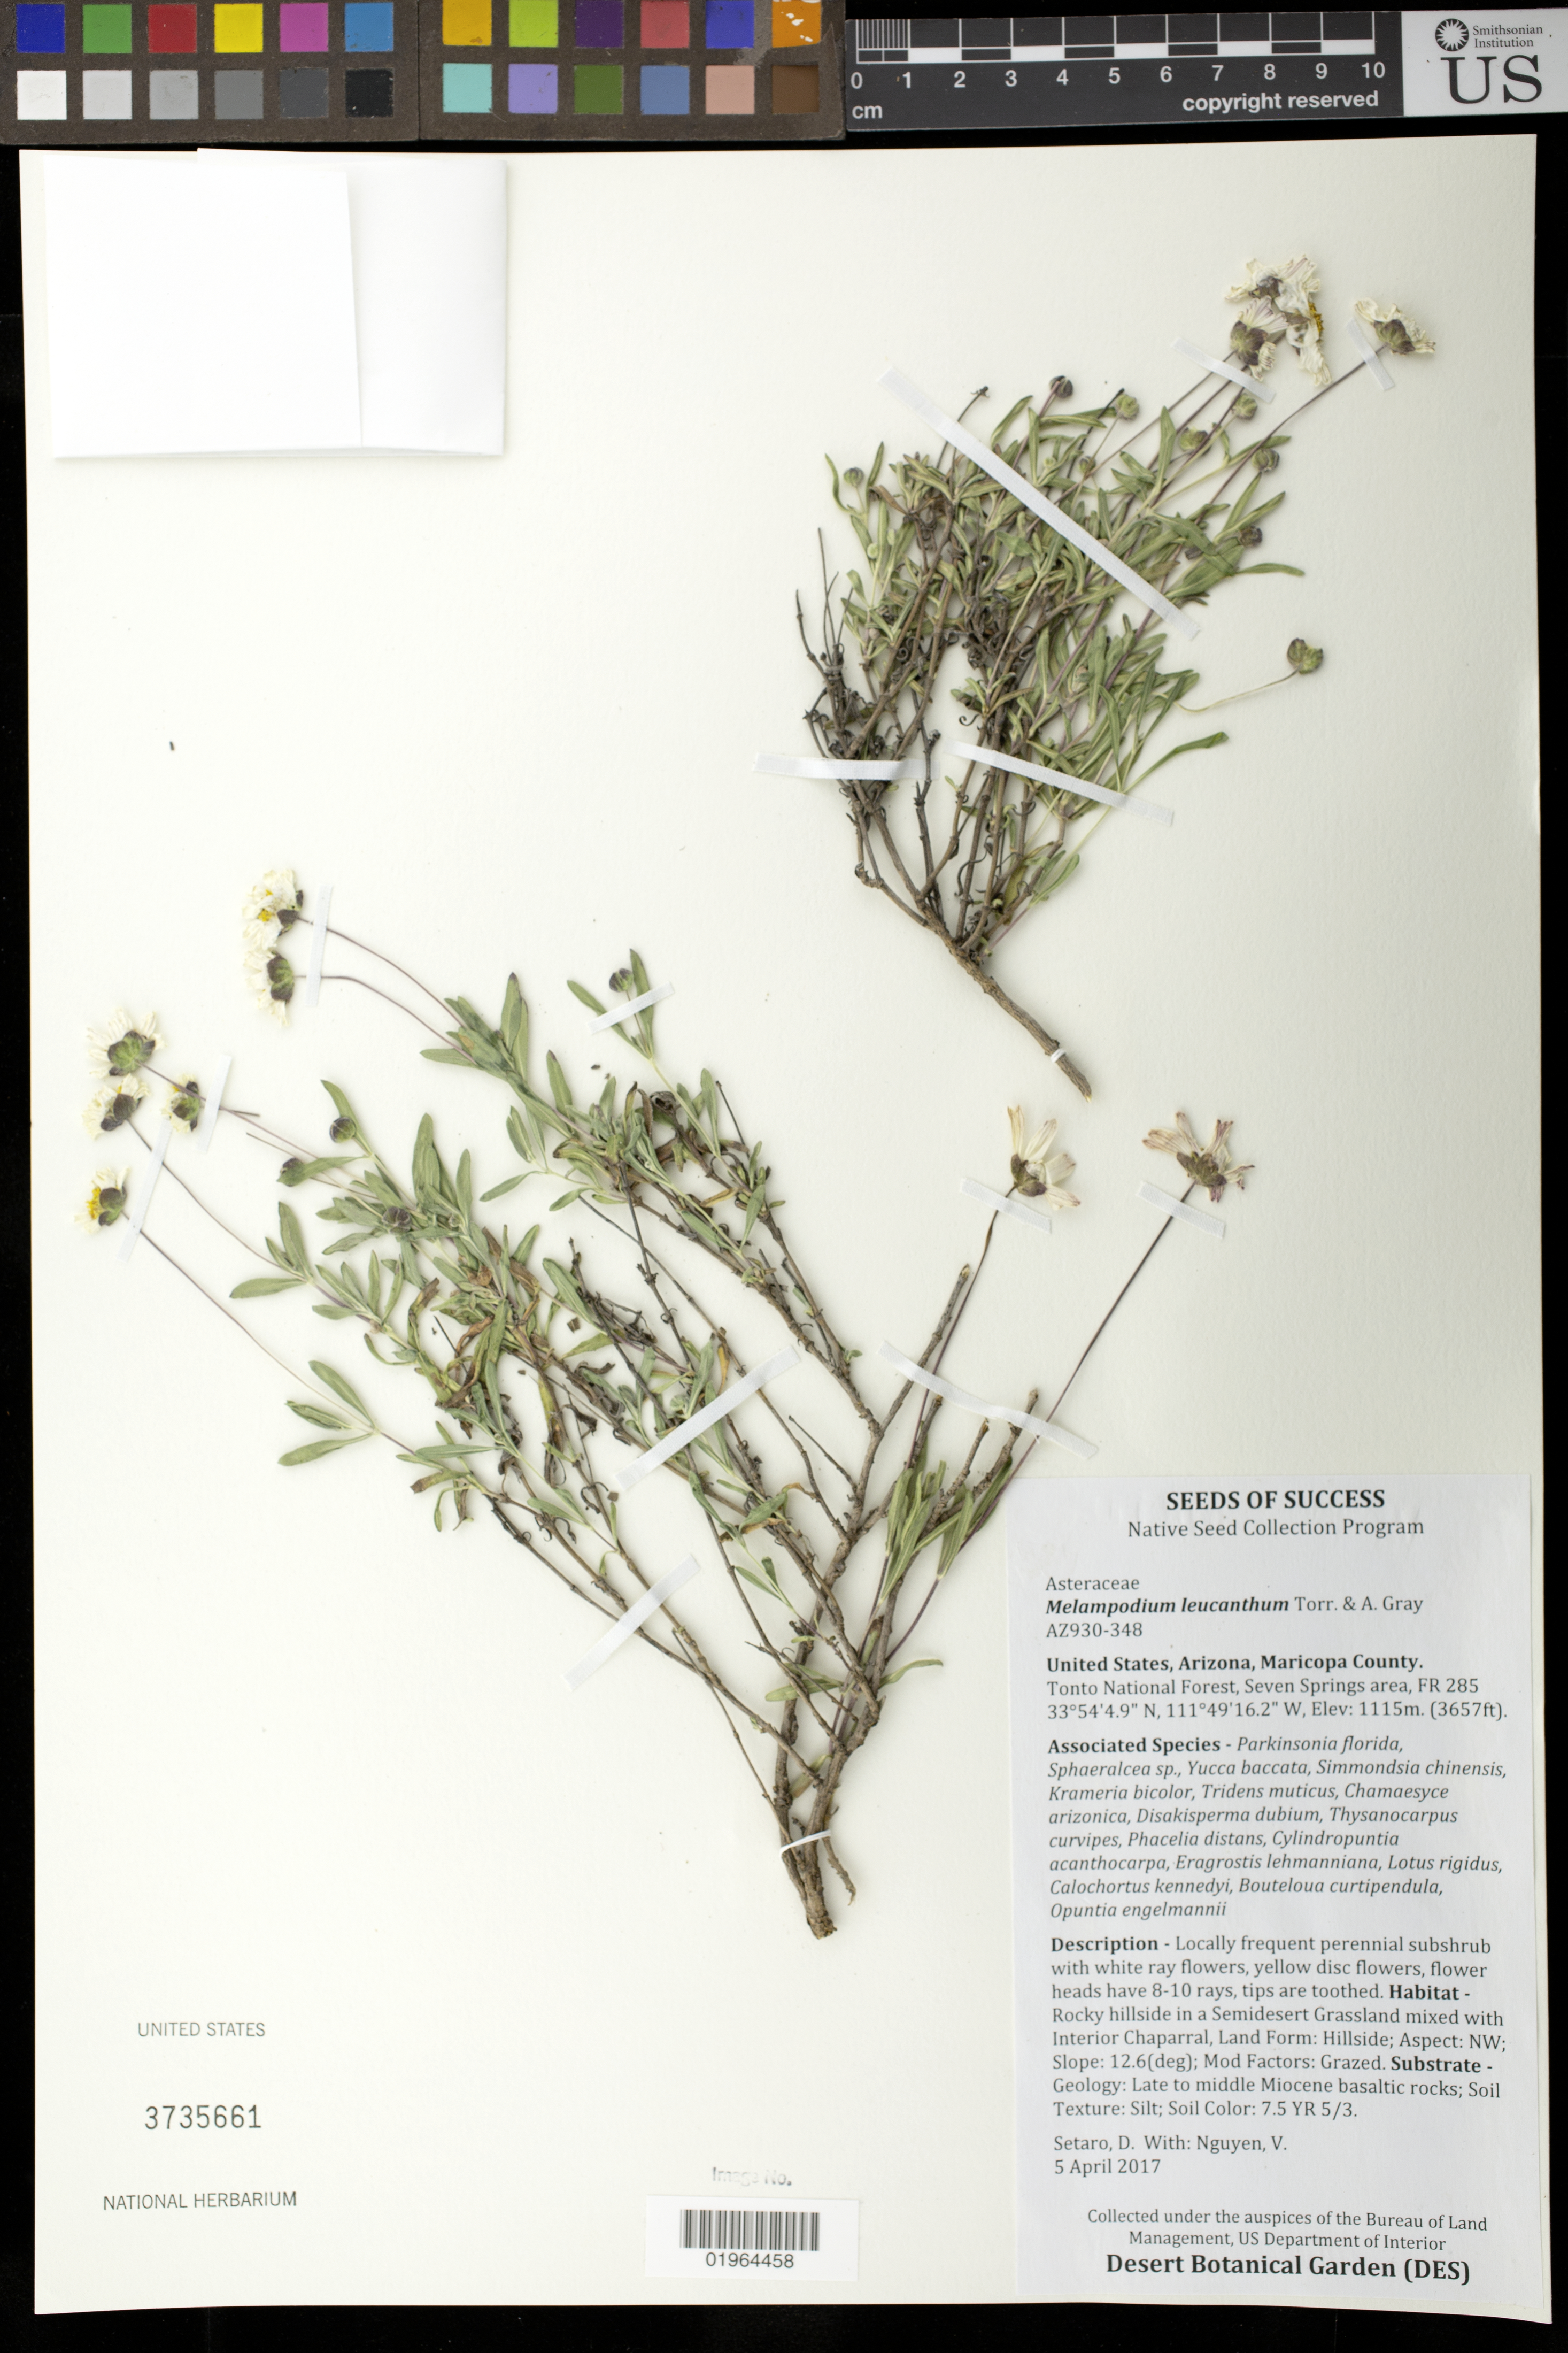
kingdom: Plantae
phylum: Tracheophyta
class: Magnoliopsida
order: Asterales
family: Asteraceae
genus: Melampodium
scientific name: Melampodium leucanthum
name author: Torr. & A. Gray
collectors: D. Setaro & V. D. Nguyen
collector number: AZ930-348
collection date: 2017-04-05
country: United States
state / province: Arizona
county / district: Maricopa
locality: Tonto National Forest, Seven Springs area, FR 285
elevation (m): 1115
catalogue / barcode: US 3735661